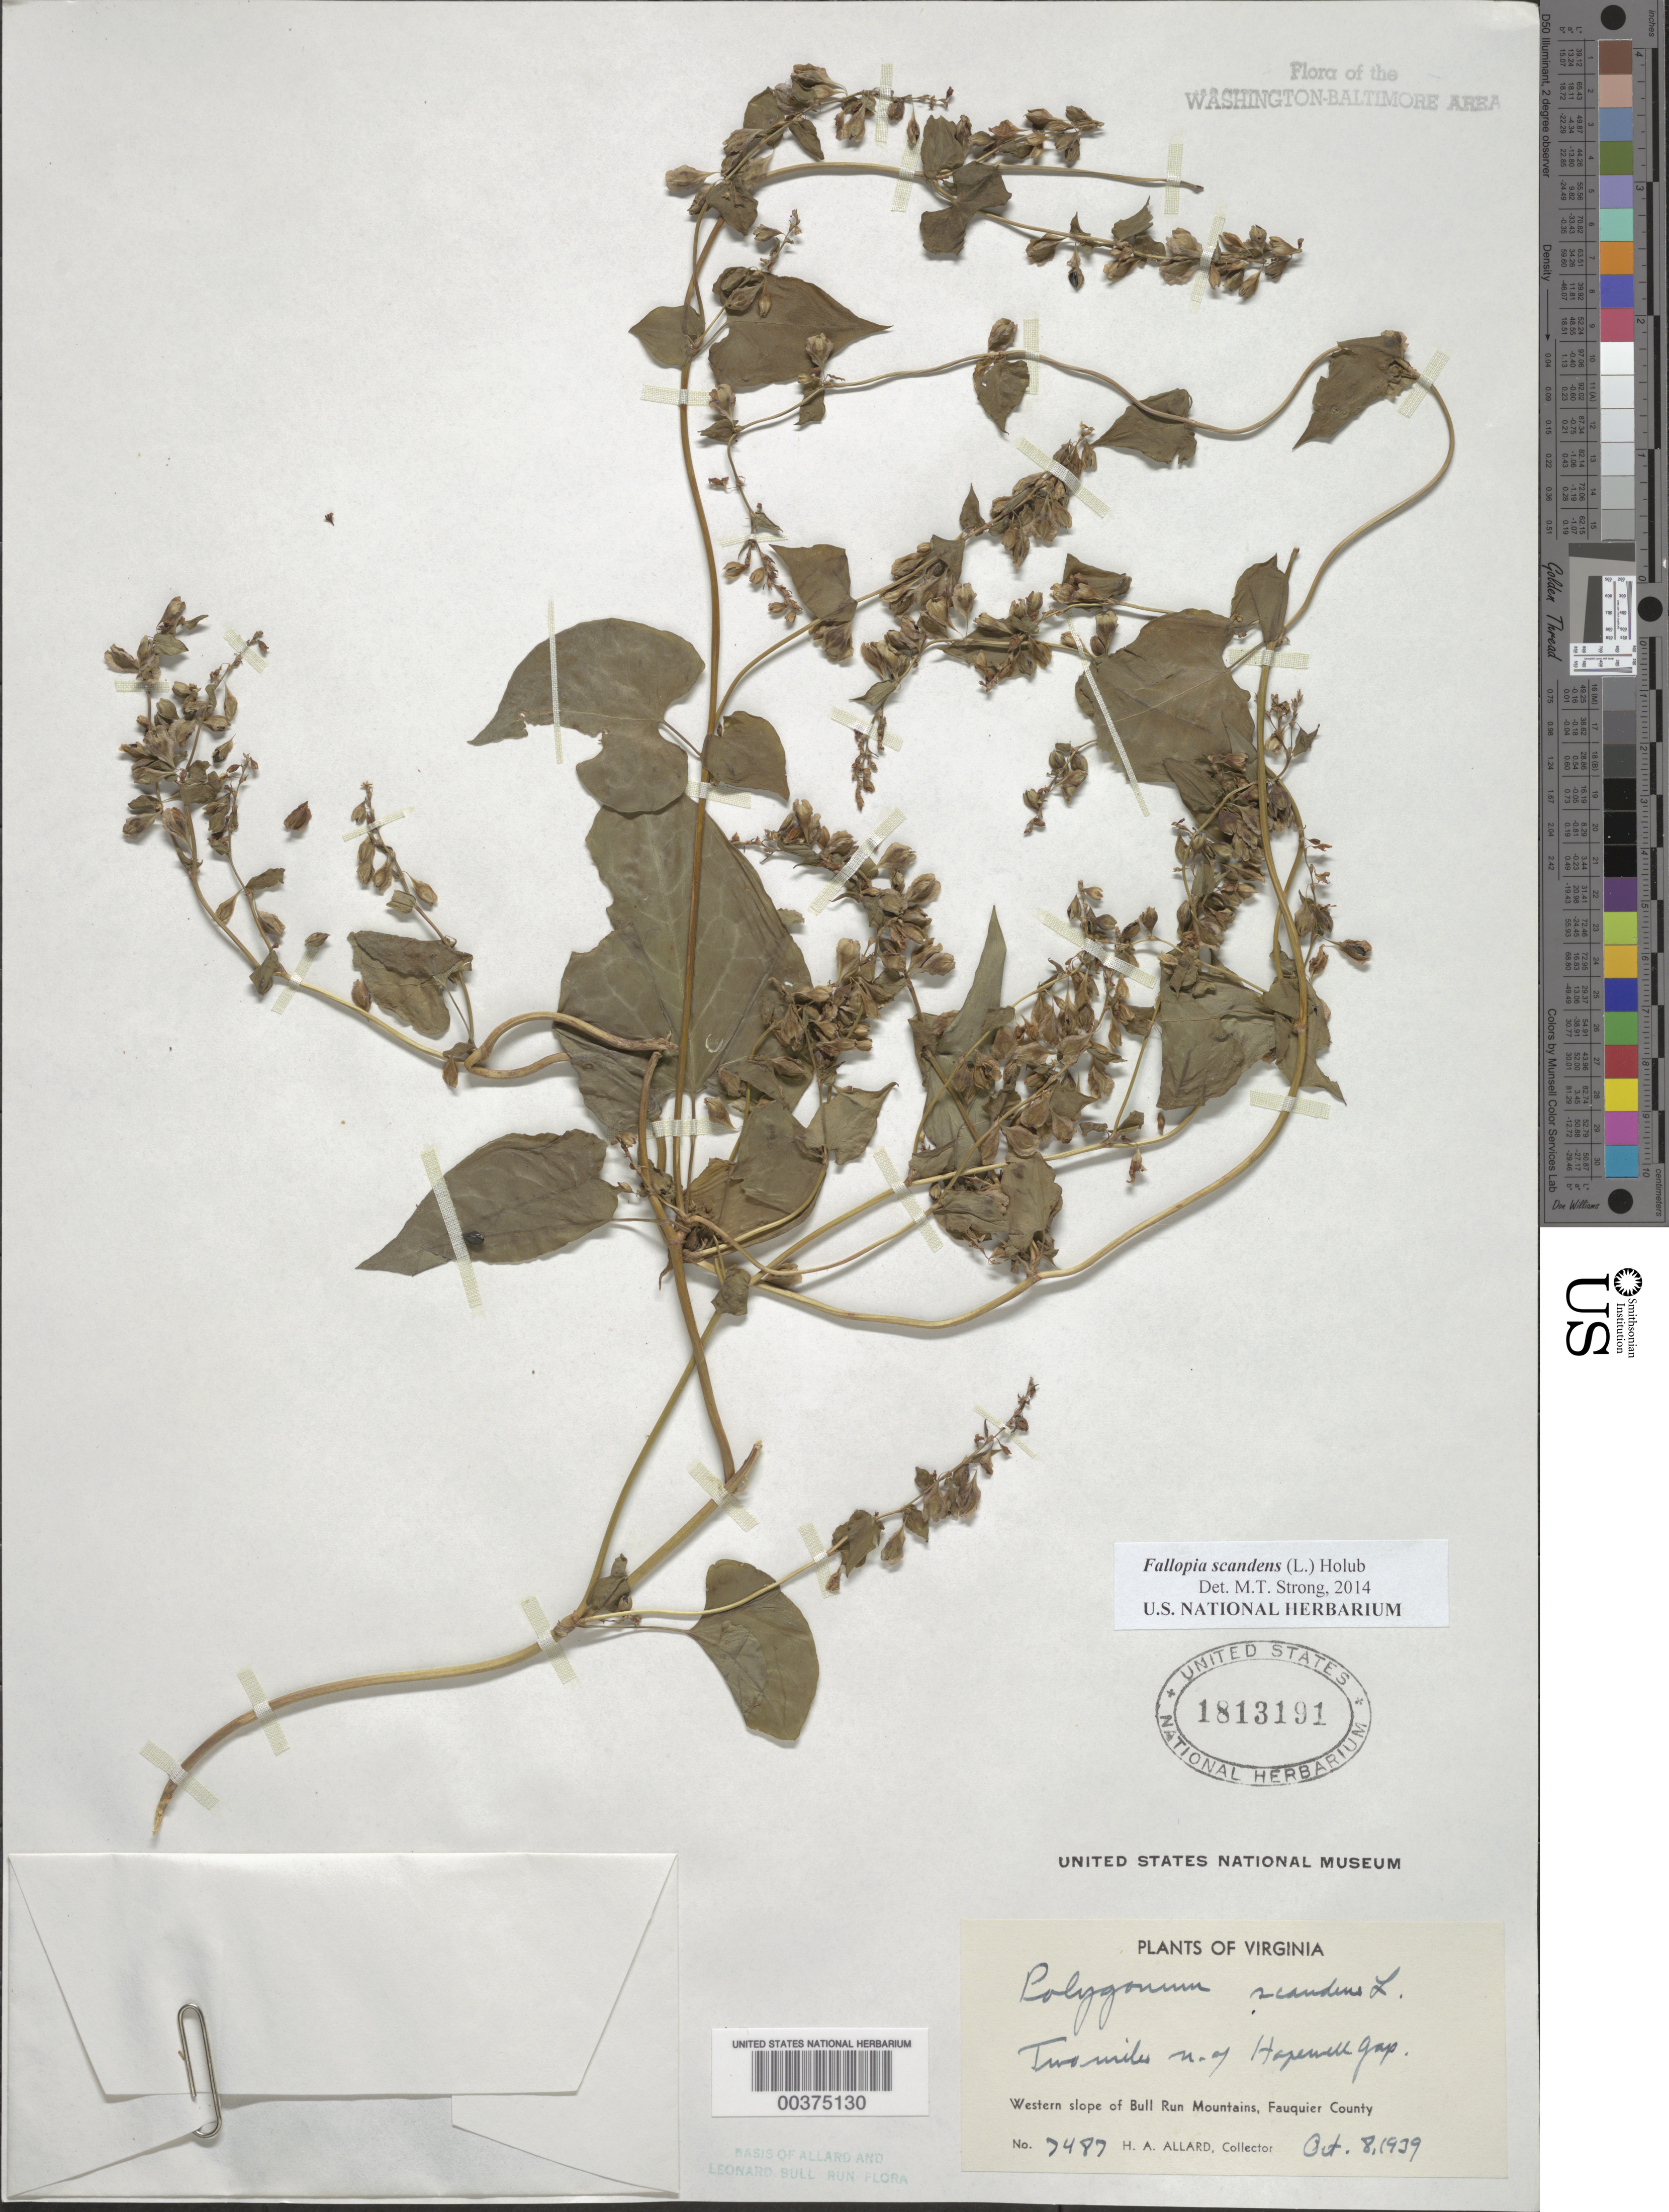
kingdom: Plantae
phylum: Tracheophyta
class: Magnoliopsida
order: Caryophyllales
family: Polygonaceae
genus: Fallopia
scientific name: Fallopia scandens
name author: (L.) Holub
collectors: H. A. Allard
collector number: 7487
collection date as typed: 08 Oct 1939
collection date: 1939-10-08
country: United States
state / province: Virginia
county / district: Fauquier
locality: North of Hopewell Gap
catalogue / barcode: US 1813191